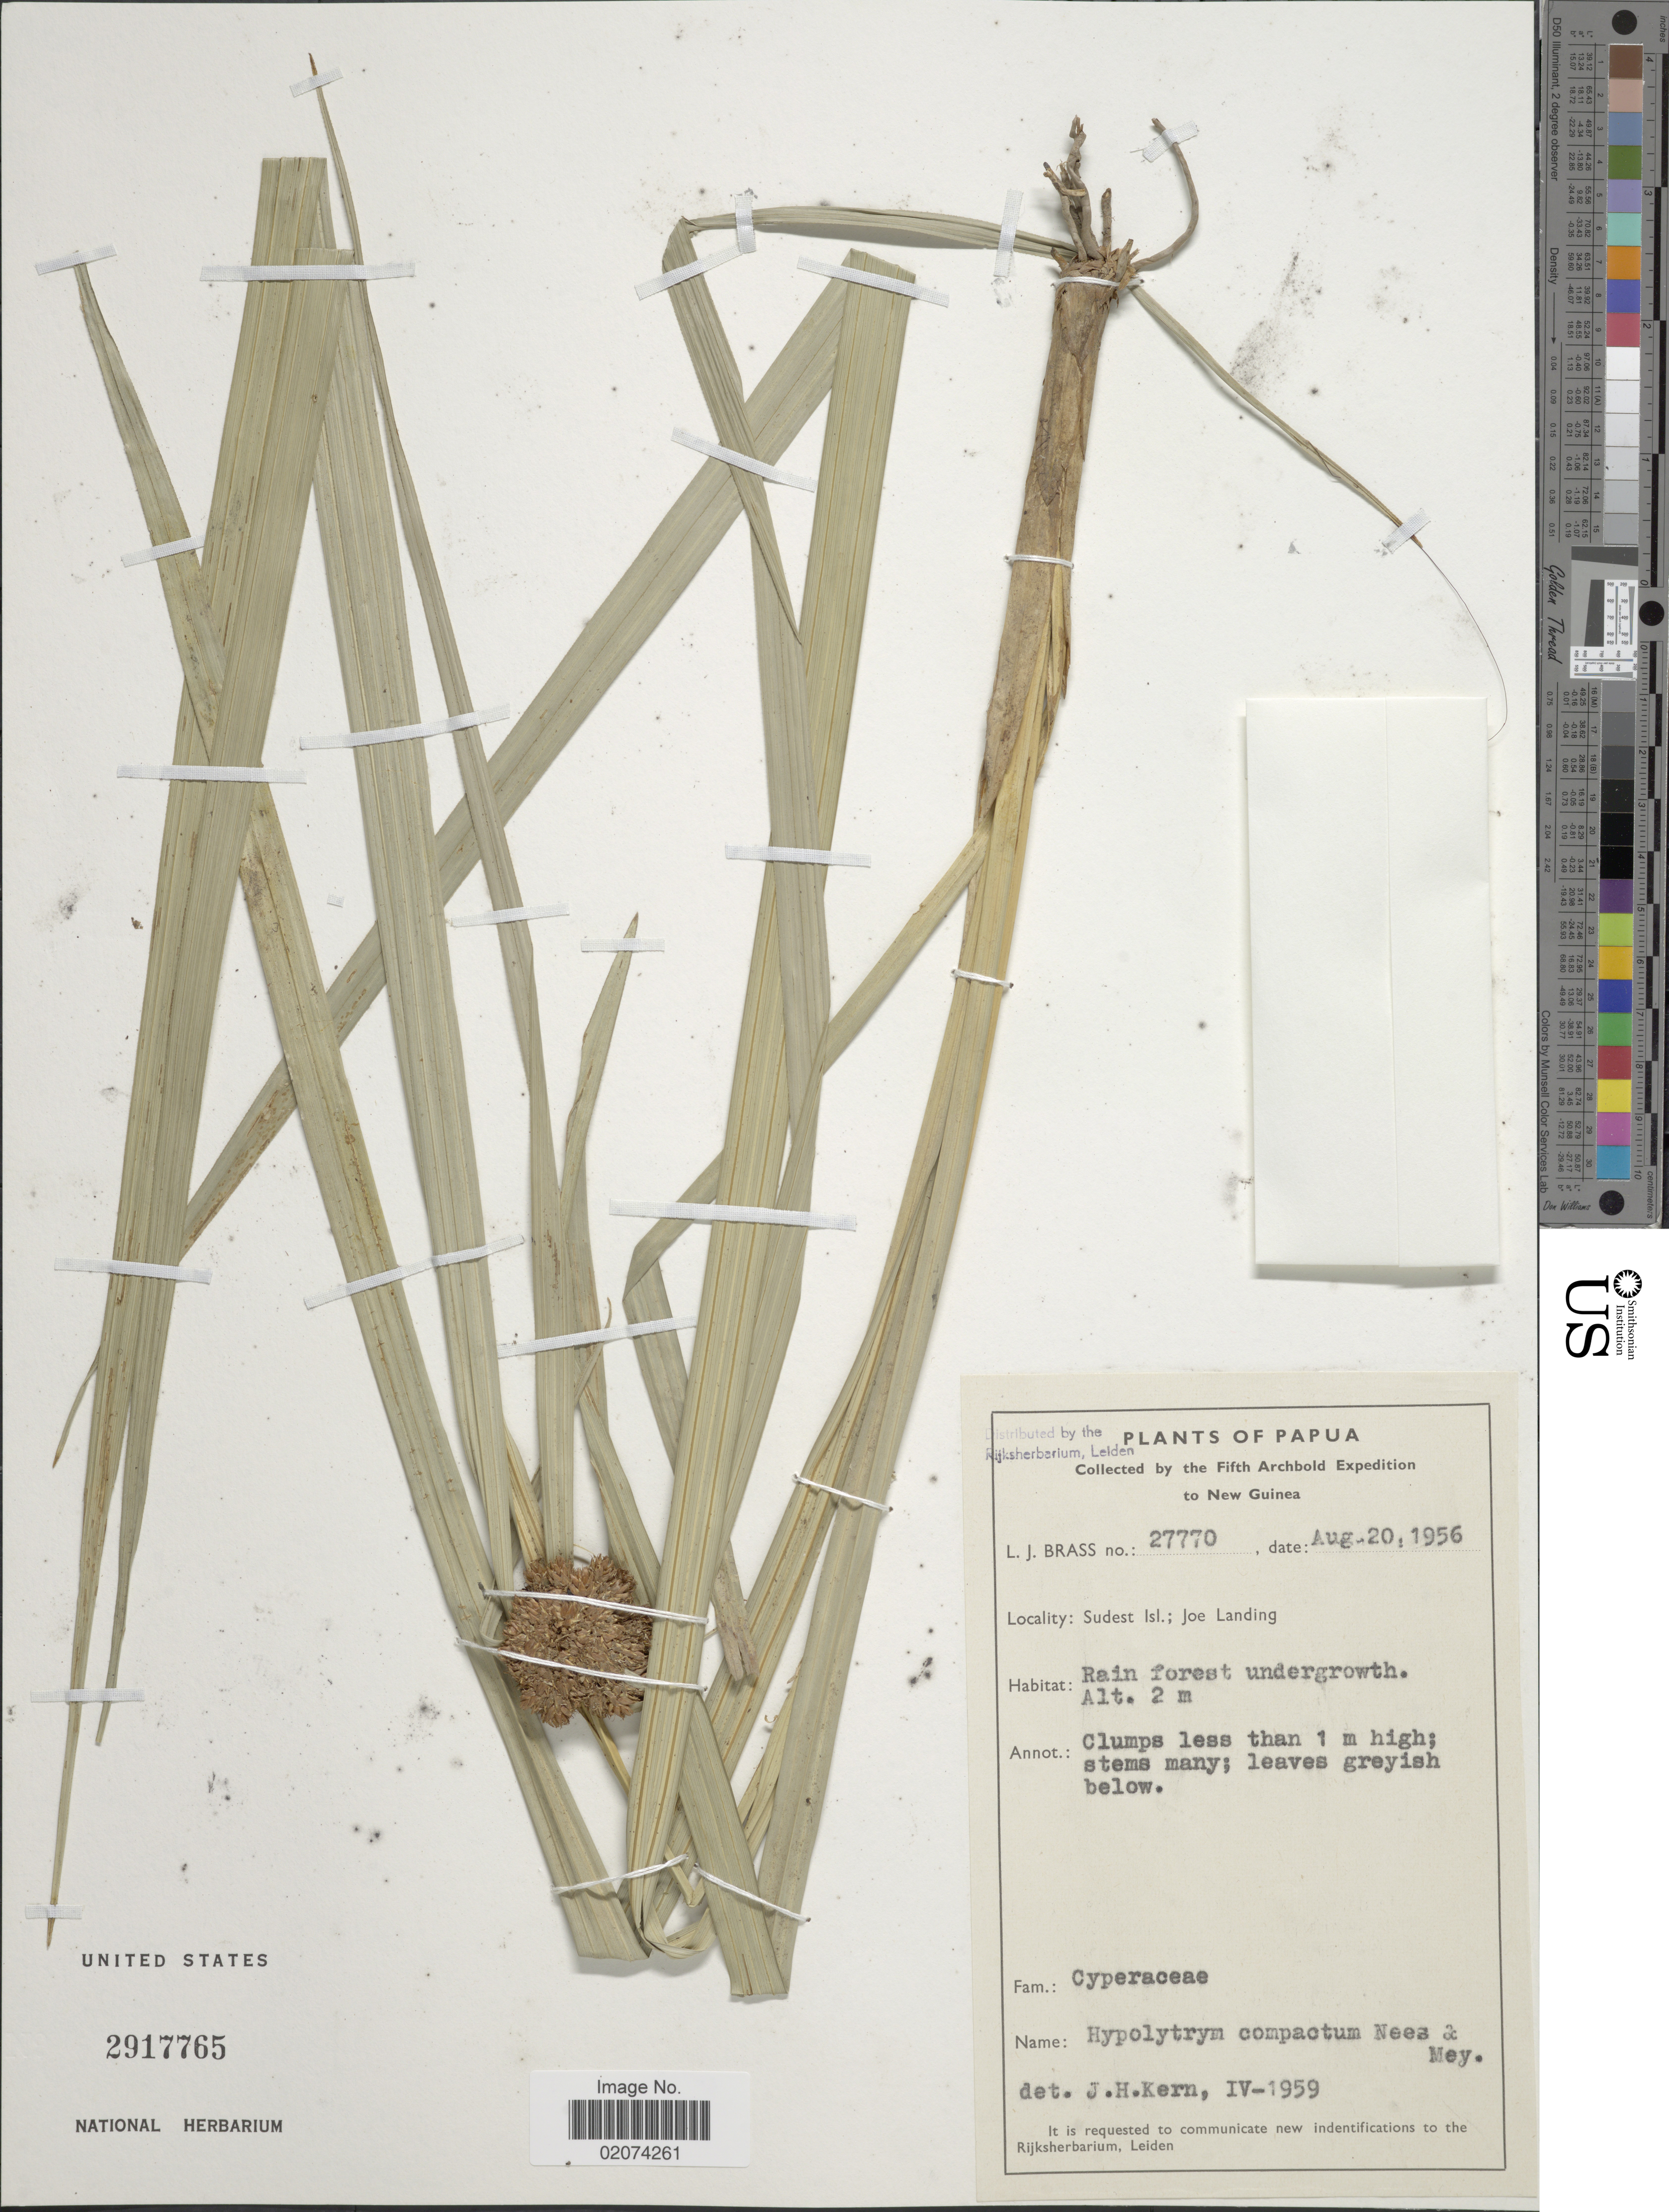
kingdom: Plantae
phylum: Tracheophyta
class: Liliopsida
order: Poales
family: Cyperaceae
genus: Hypolytrum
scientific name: Hypolytrum compactum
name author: Nees & Meyen ex Kunth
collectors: L. J. Brass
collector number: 27770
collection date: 1956-08-20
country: Papua New Guinea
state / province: Milne Bay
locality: New Guinea. Sudest Isl.; Joe Landing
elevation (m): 2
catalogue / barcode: US 2917765